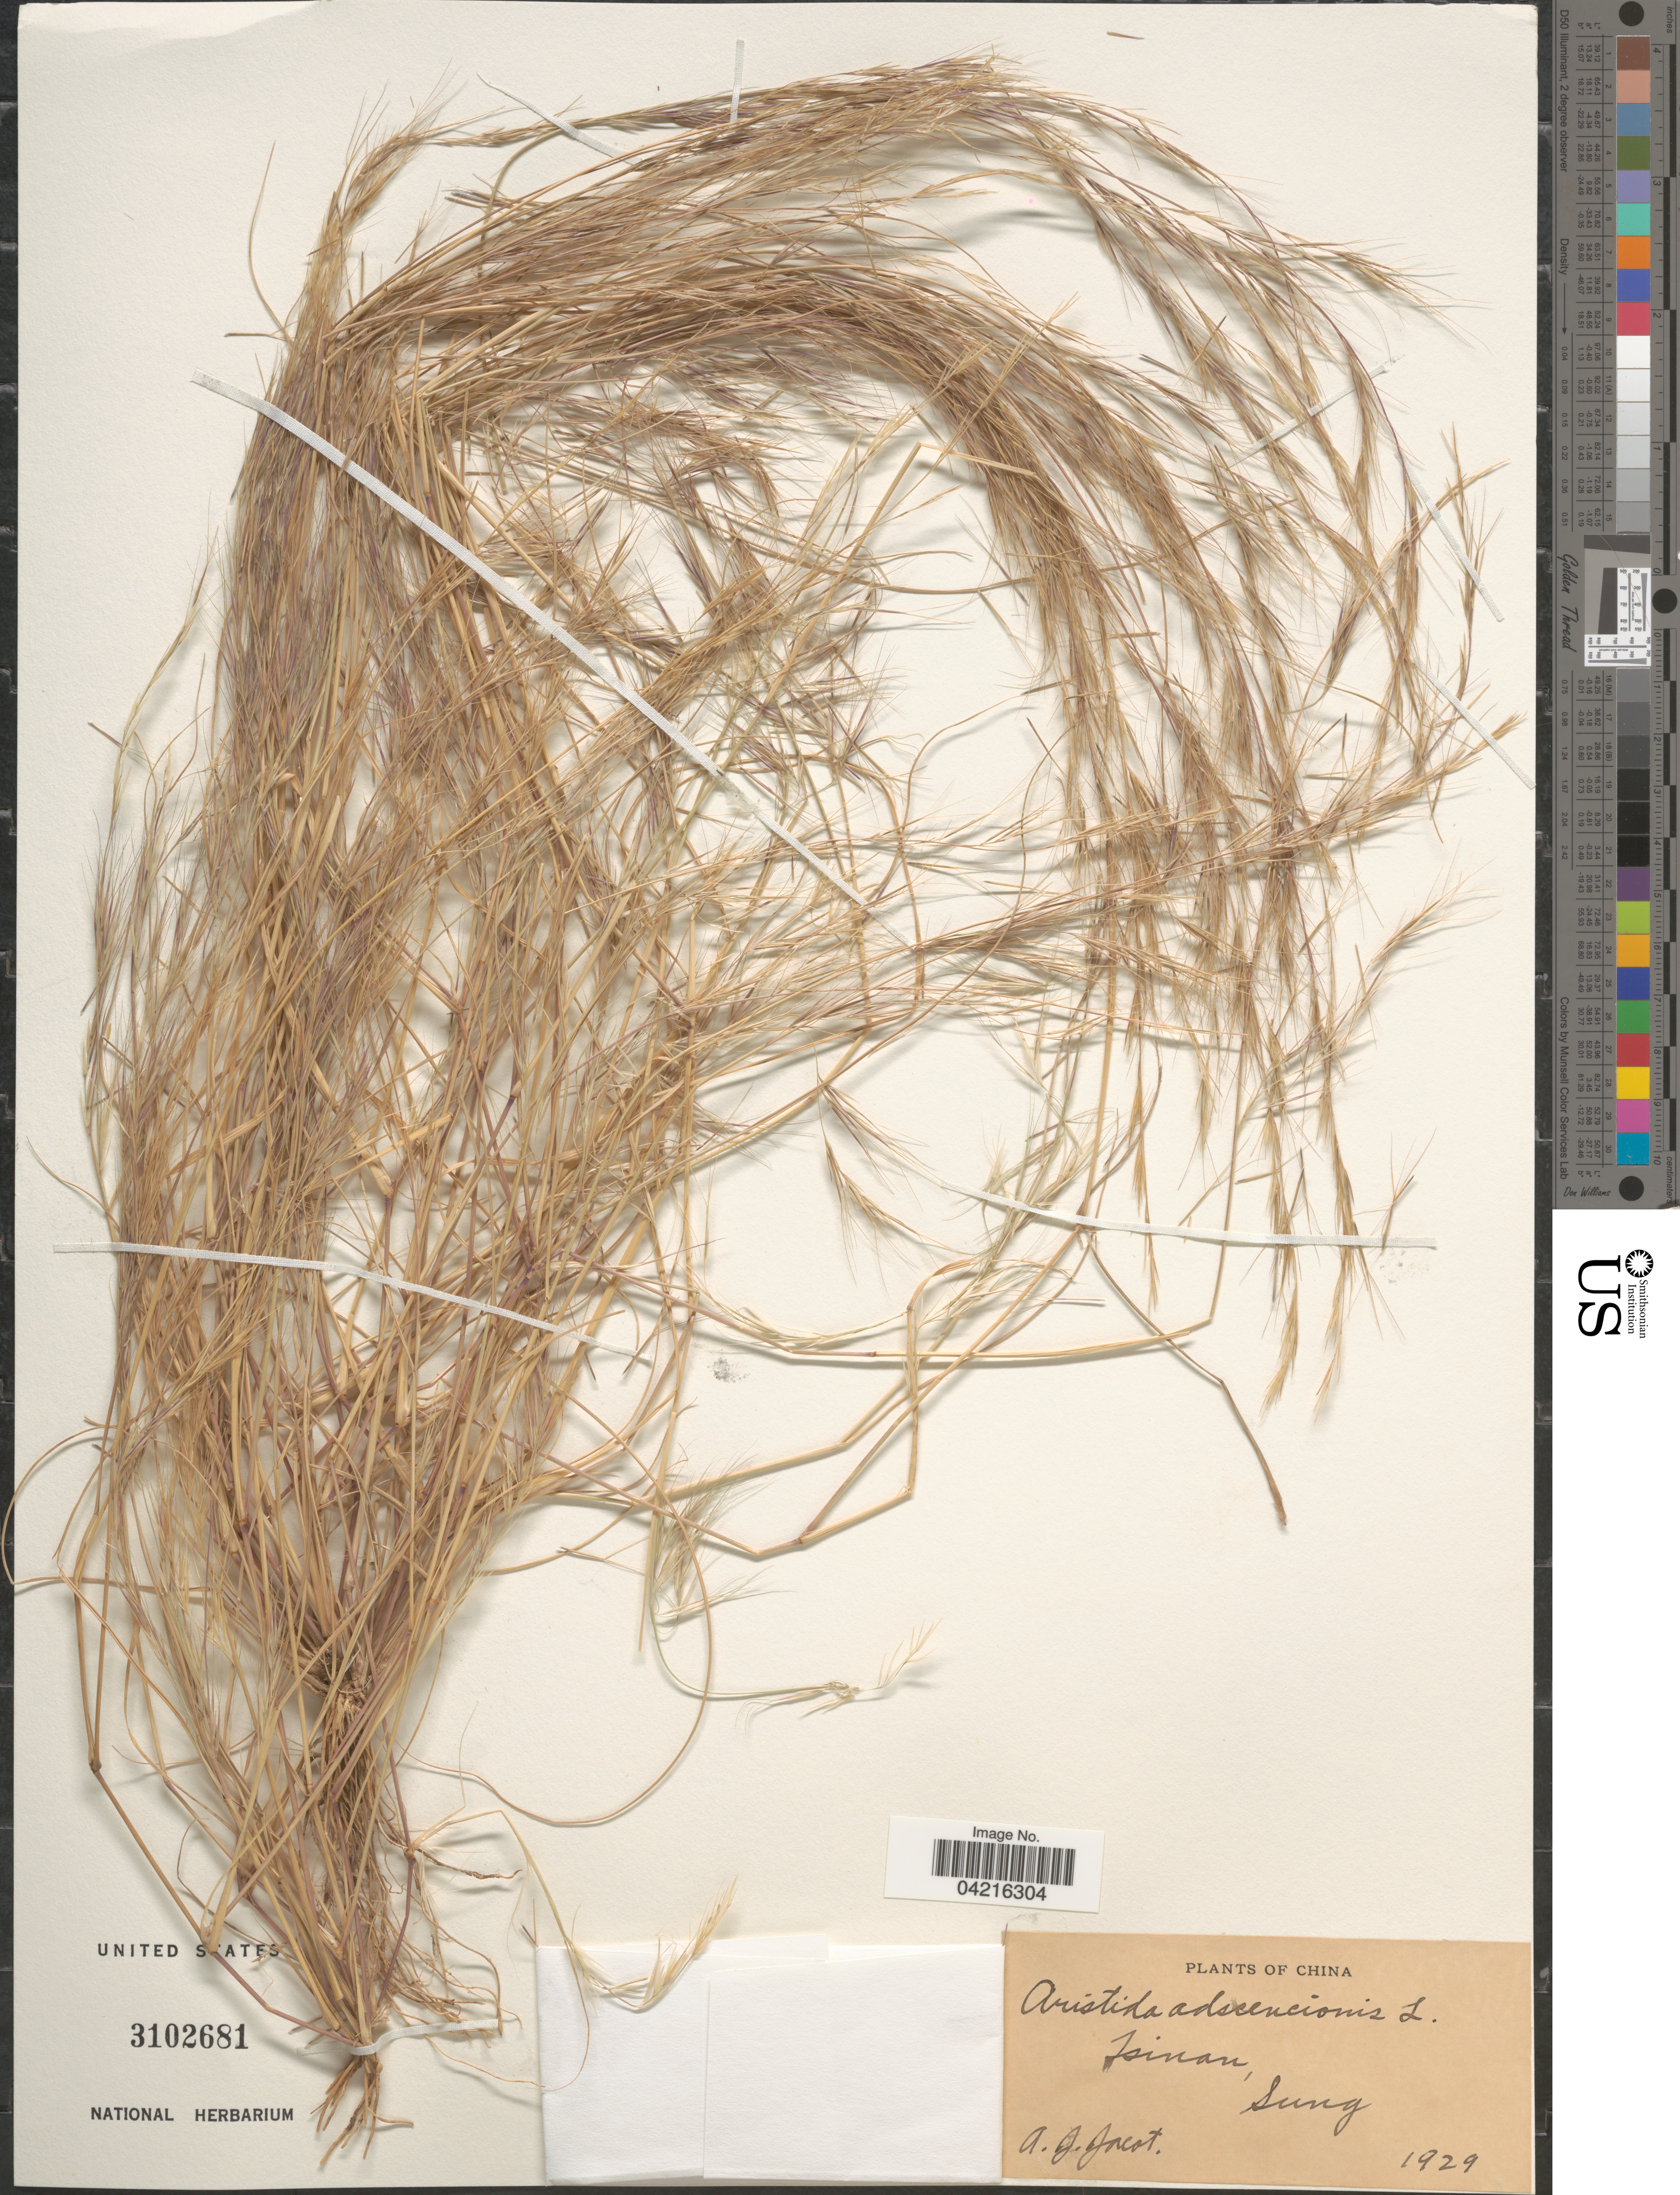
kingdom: Plantae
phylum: Tracheophyta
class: Liliopsida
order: Poales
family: Poaceae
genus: Aristida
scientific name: Aristida adscensionis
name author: L.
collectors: A. Jacot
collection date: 1929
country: China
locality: Tsinan, Sung.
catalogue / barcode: US 3102681